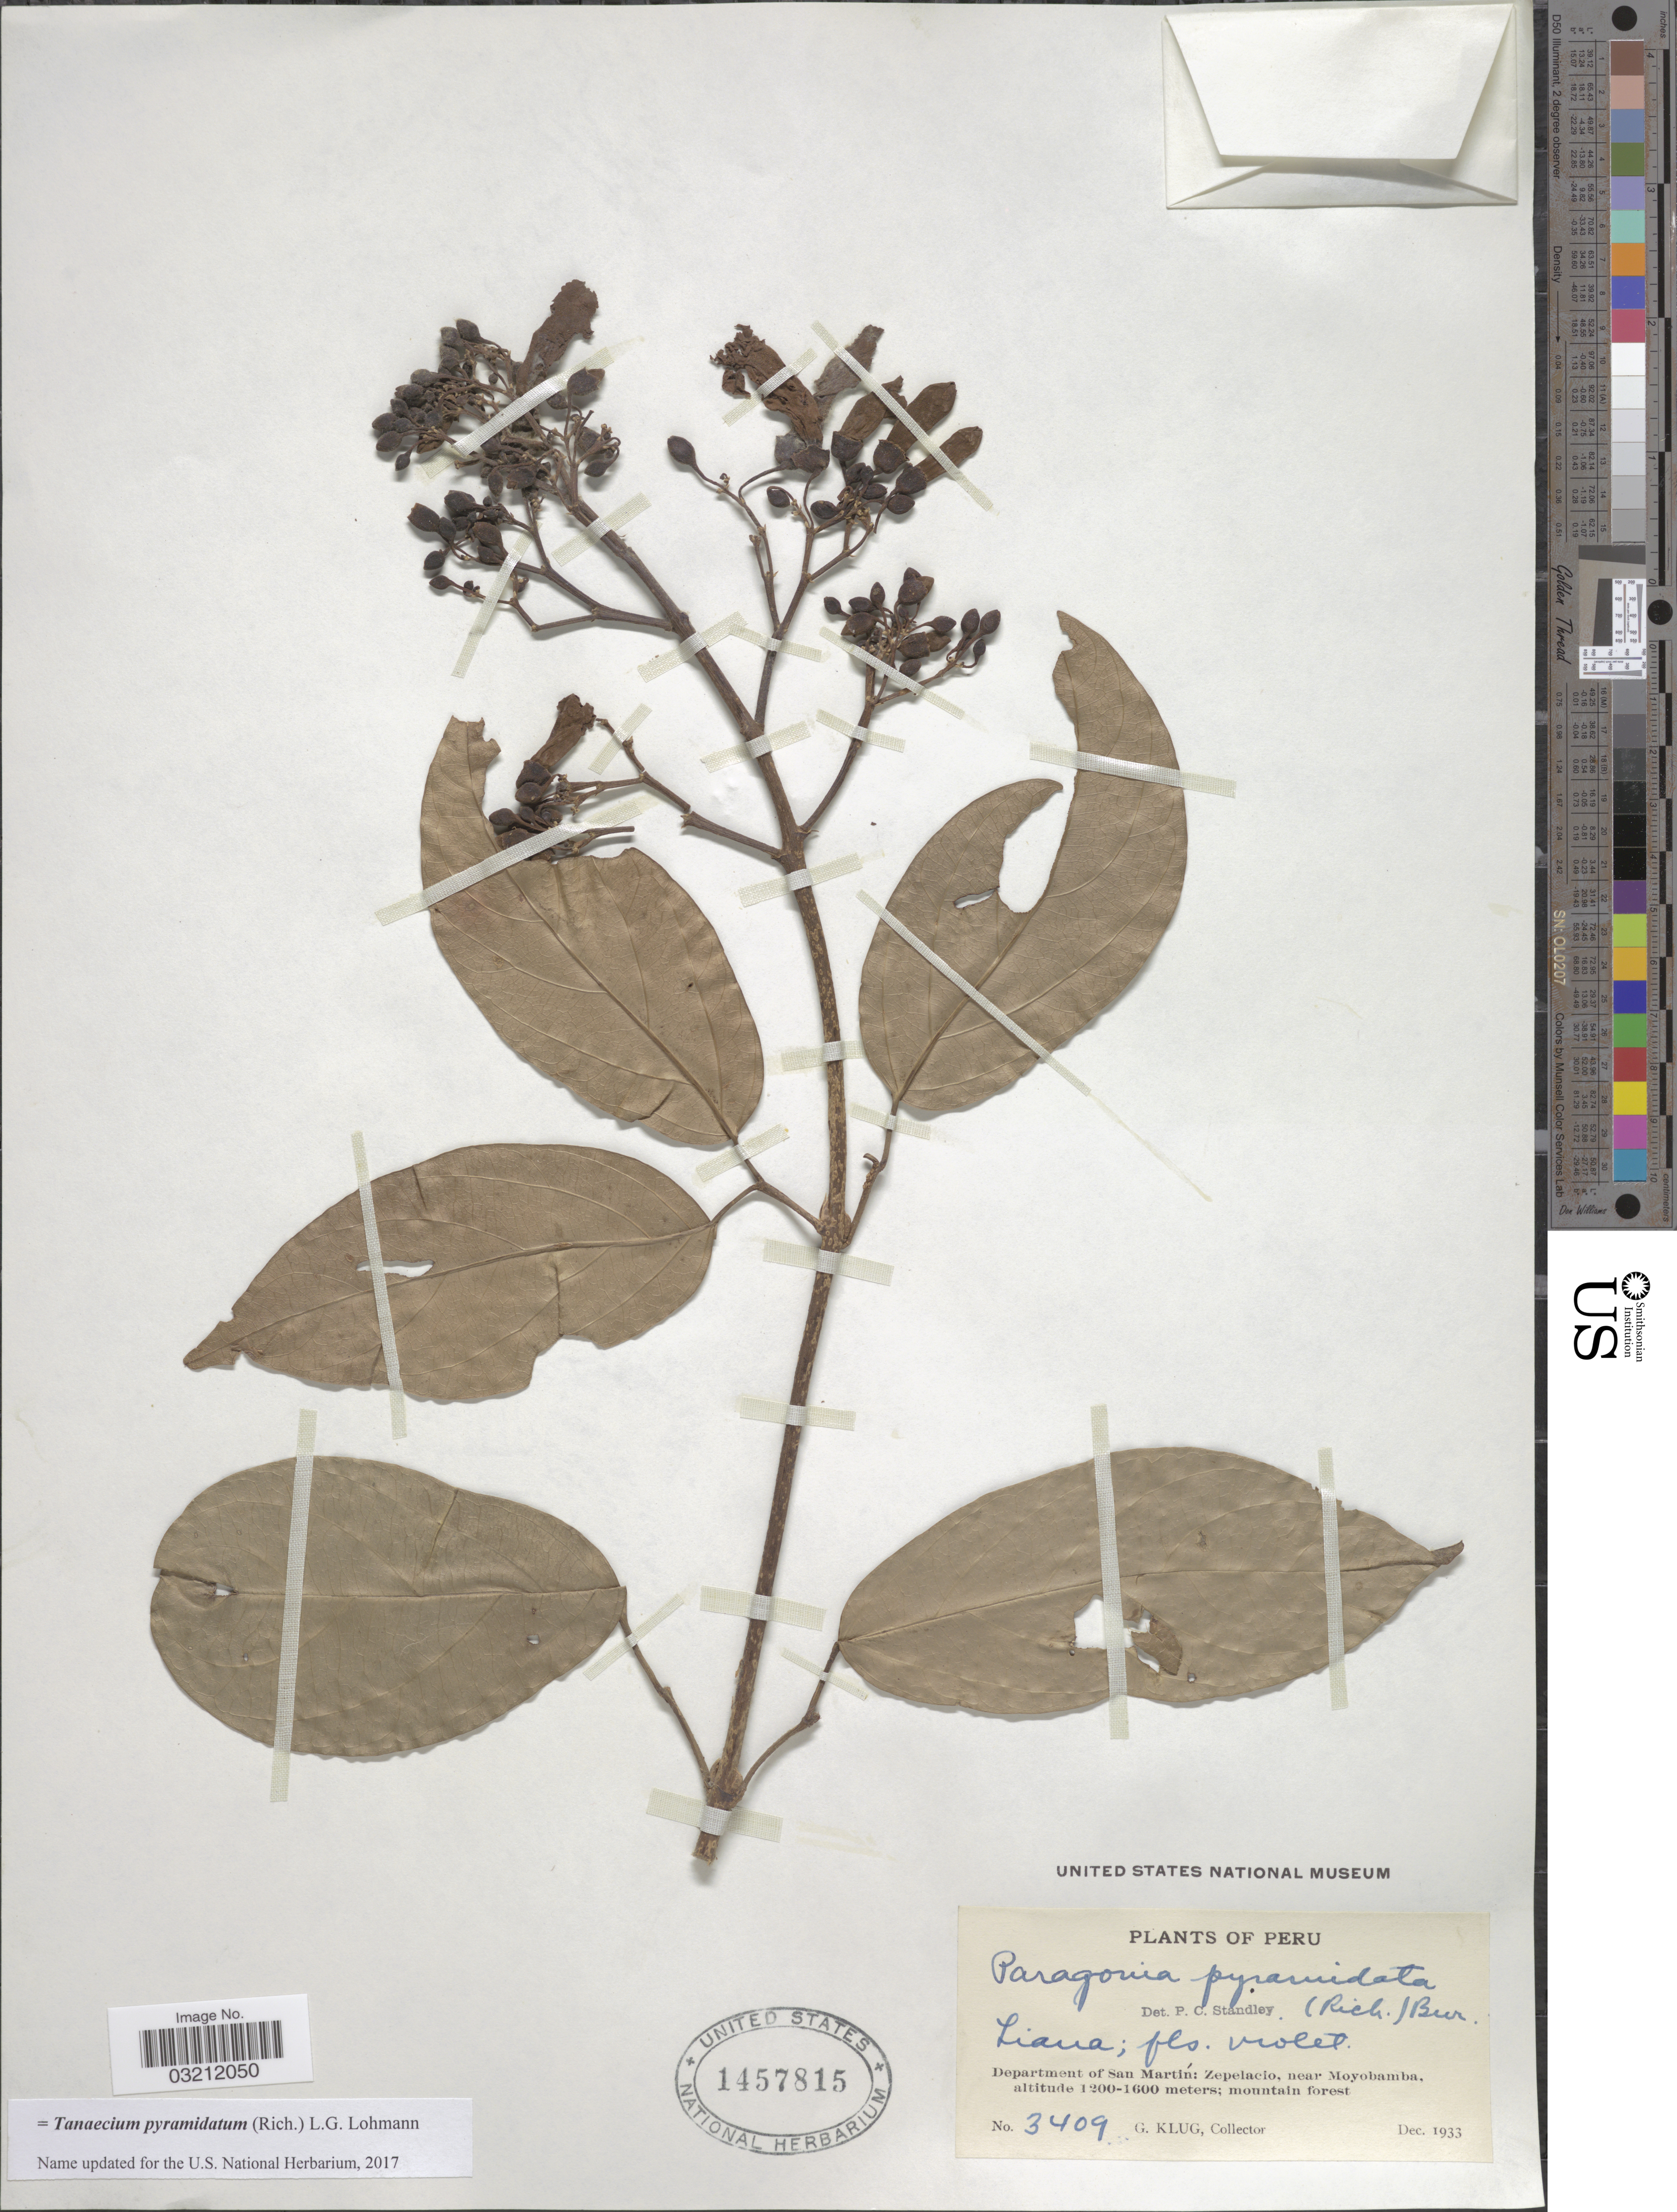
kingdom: Plantae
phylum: Tracheophyta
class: Magnoliopsida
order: Lamiales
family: Bignoniaceae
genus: Tanaecium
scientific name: Tanaecium pyramidatum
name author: (Rich.) L.G. Lohmann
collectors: G. Klug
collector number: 3409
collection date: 1933-12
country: Peru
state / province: San Martín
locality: Department of San Martín: Zepelacio, near Moyobamba.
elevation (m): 1200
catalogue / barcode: US 1457815